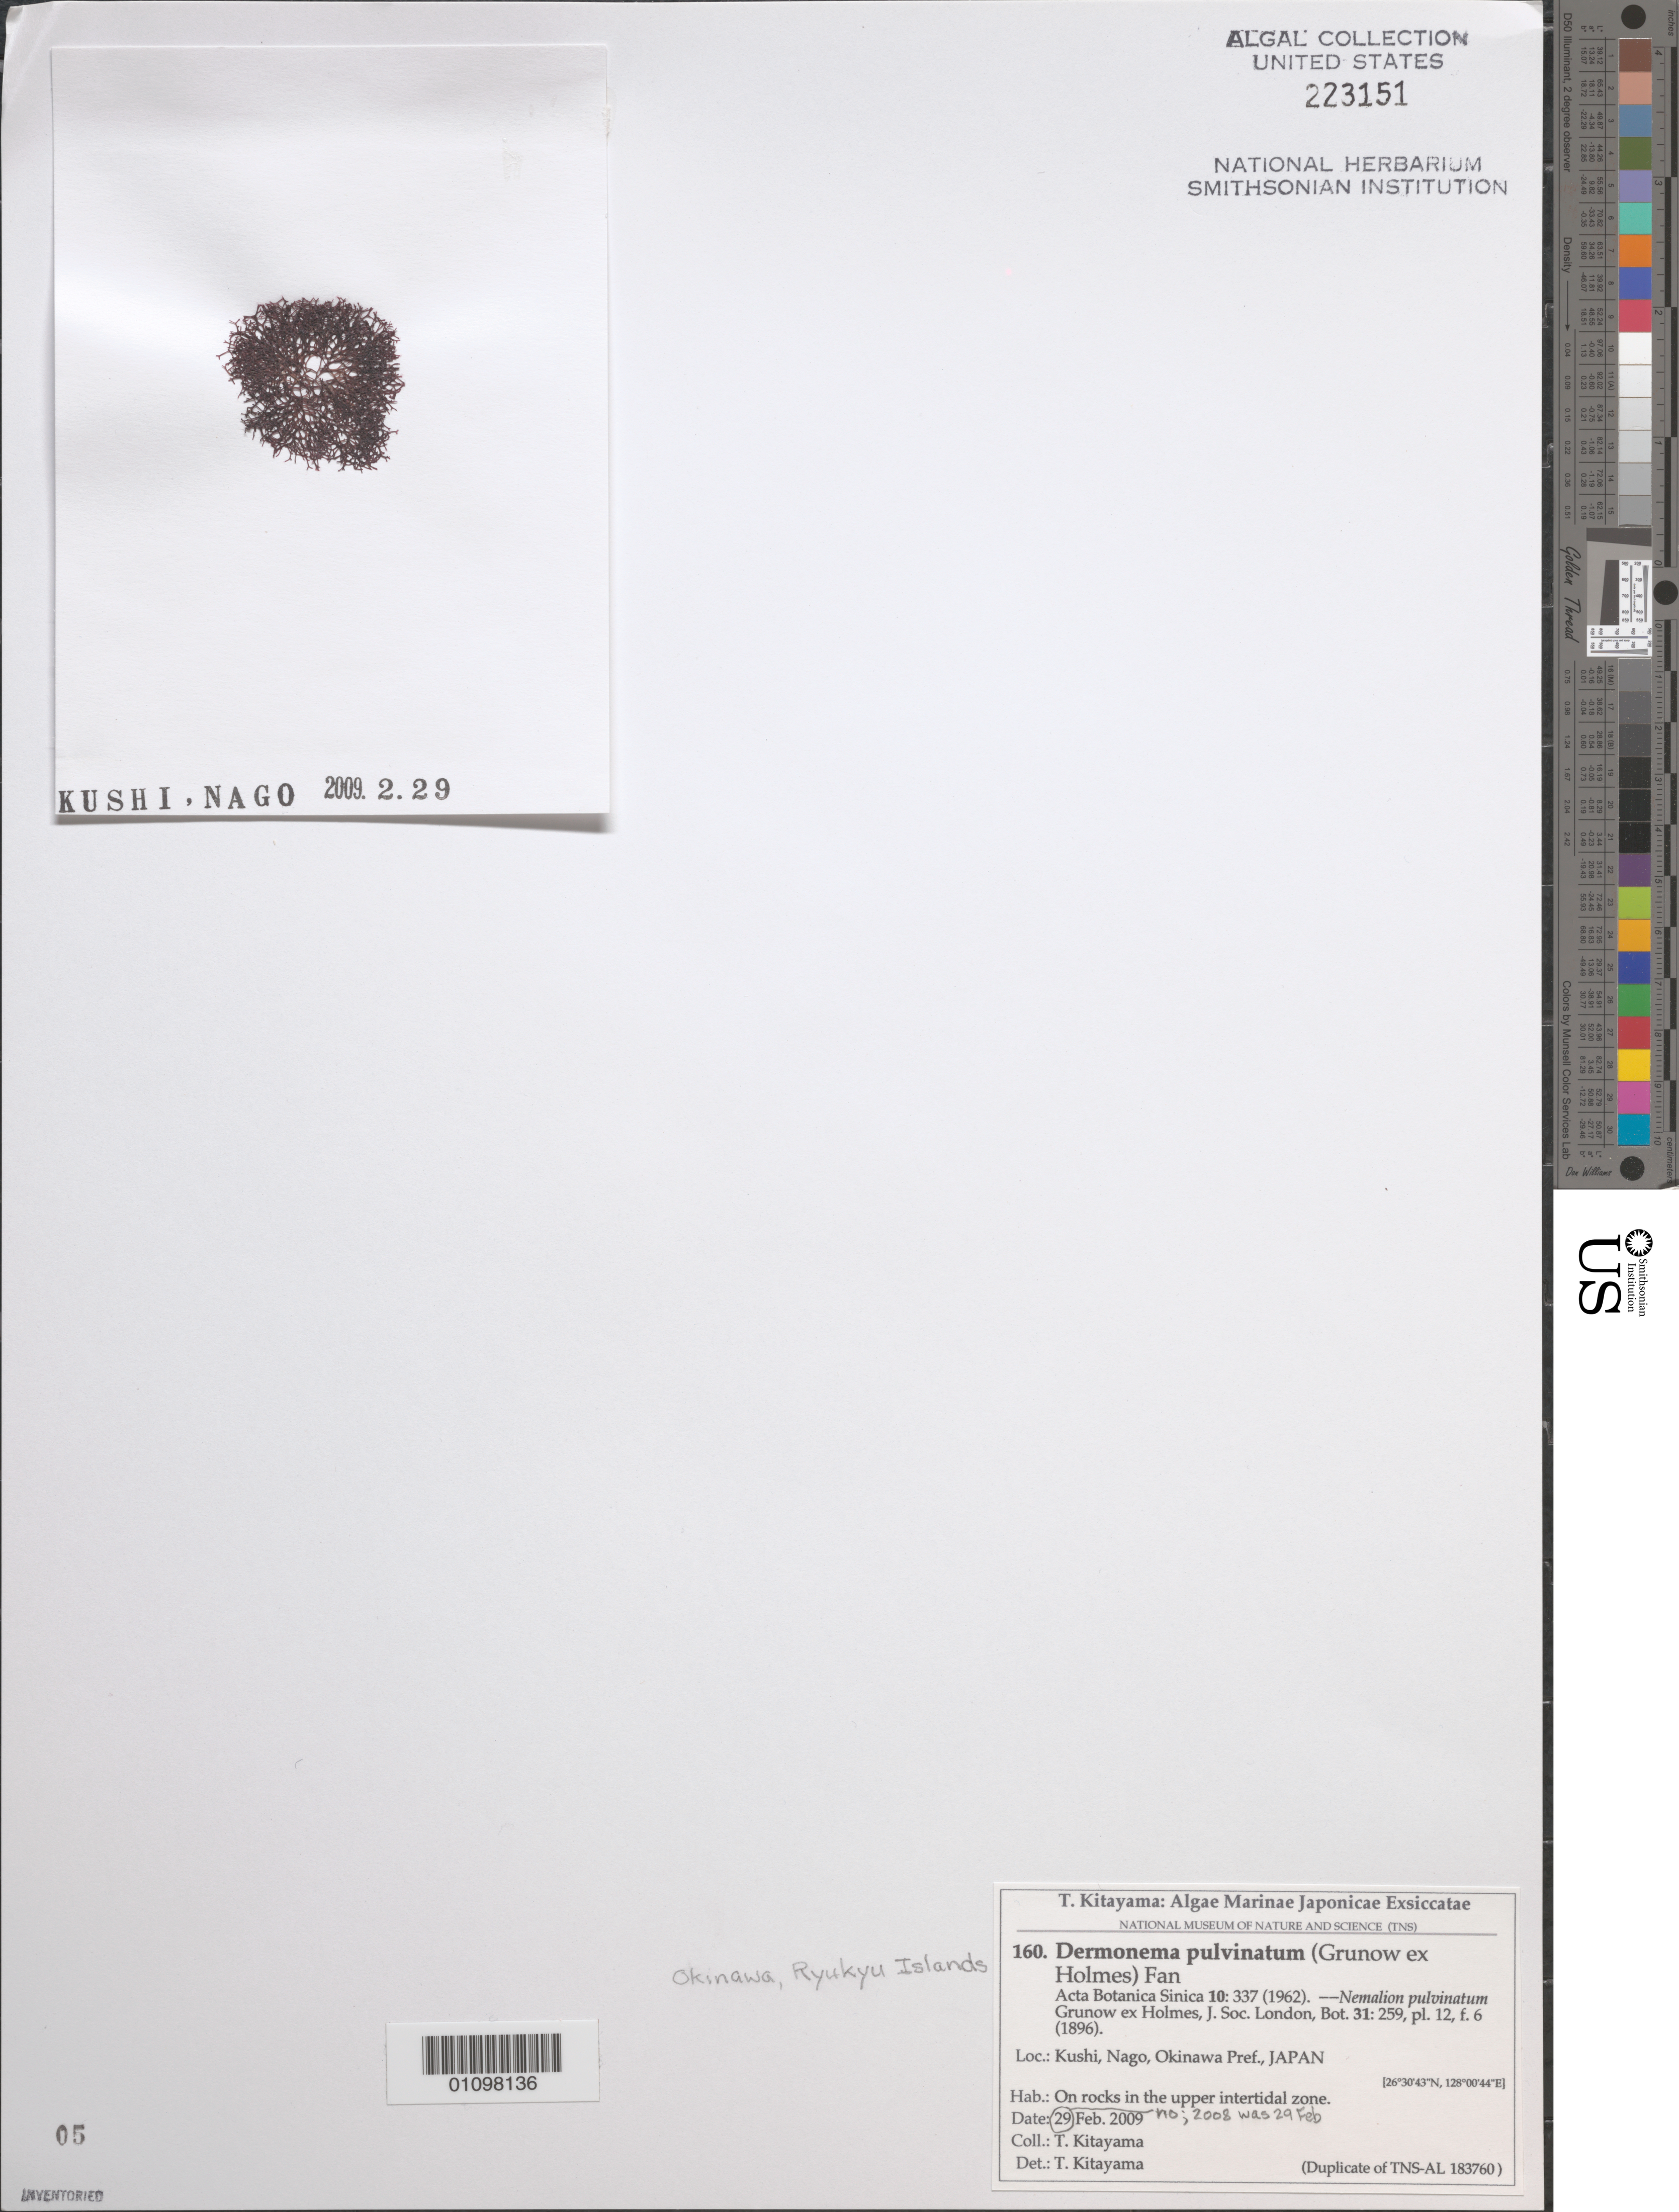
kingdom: Plantae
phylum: Rhodophyta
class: Florideophyceae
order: Nemaliales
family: Liagoraceae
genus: Dermonema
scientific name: Dermonema pulvinatum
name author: (Grunow in) K.C. Fan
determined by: Kitayama, T.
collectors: T. Kitayama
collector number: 160 & TNS-AL 183760 Duplicate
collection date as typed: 29 Feb 2009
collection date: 2009-02-28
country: Japan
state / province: Okinawa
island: Okinawa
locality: Kushi, Nago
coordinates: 26 30'43"N, 128 00'44"E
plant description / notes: Kitayama, T., Algae Marinae Japonicae Exsiccatae, Fasc. VII (Nos. 151-175)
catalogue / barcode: US 223151